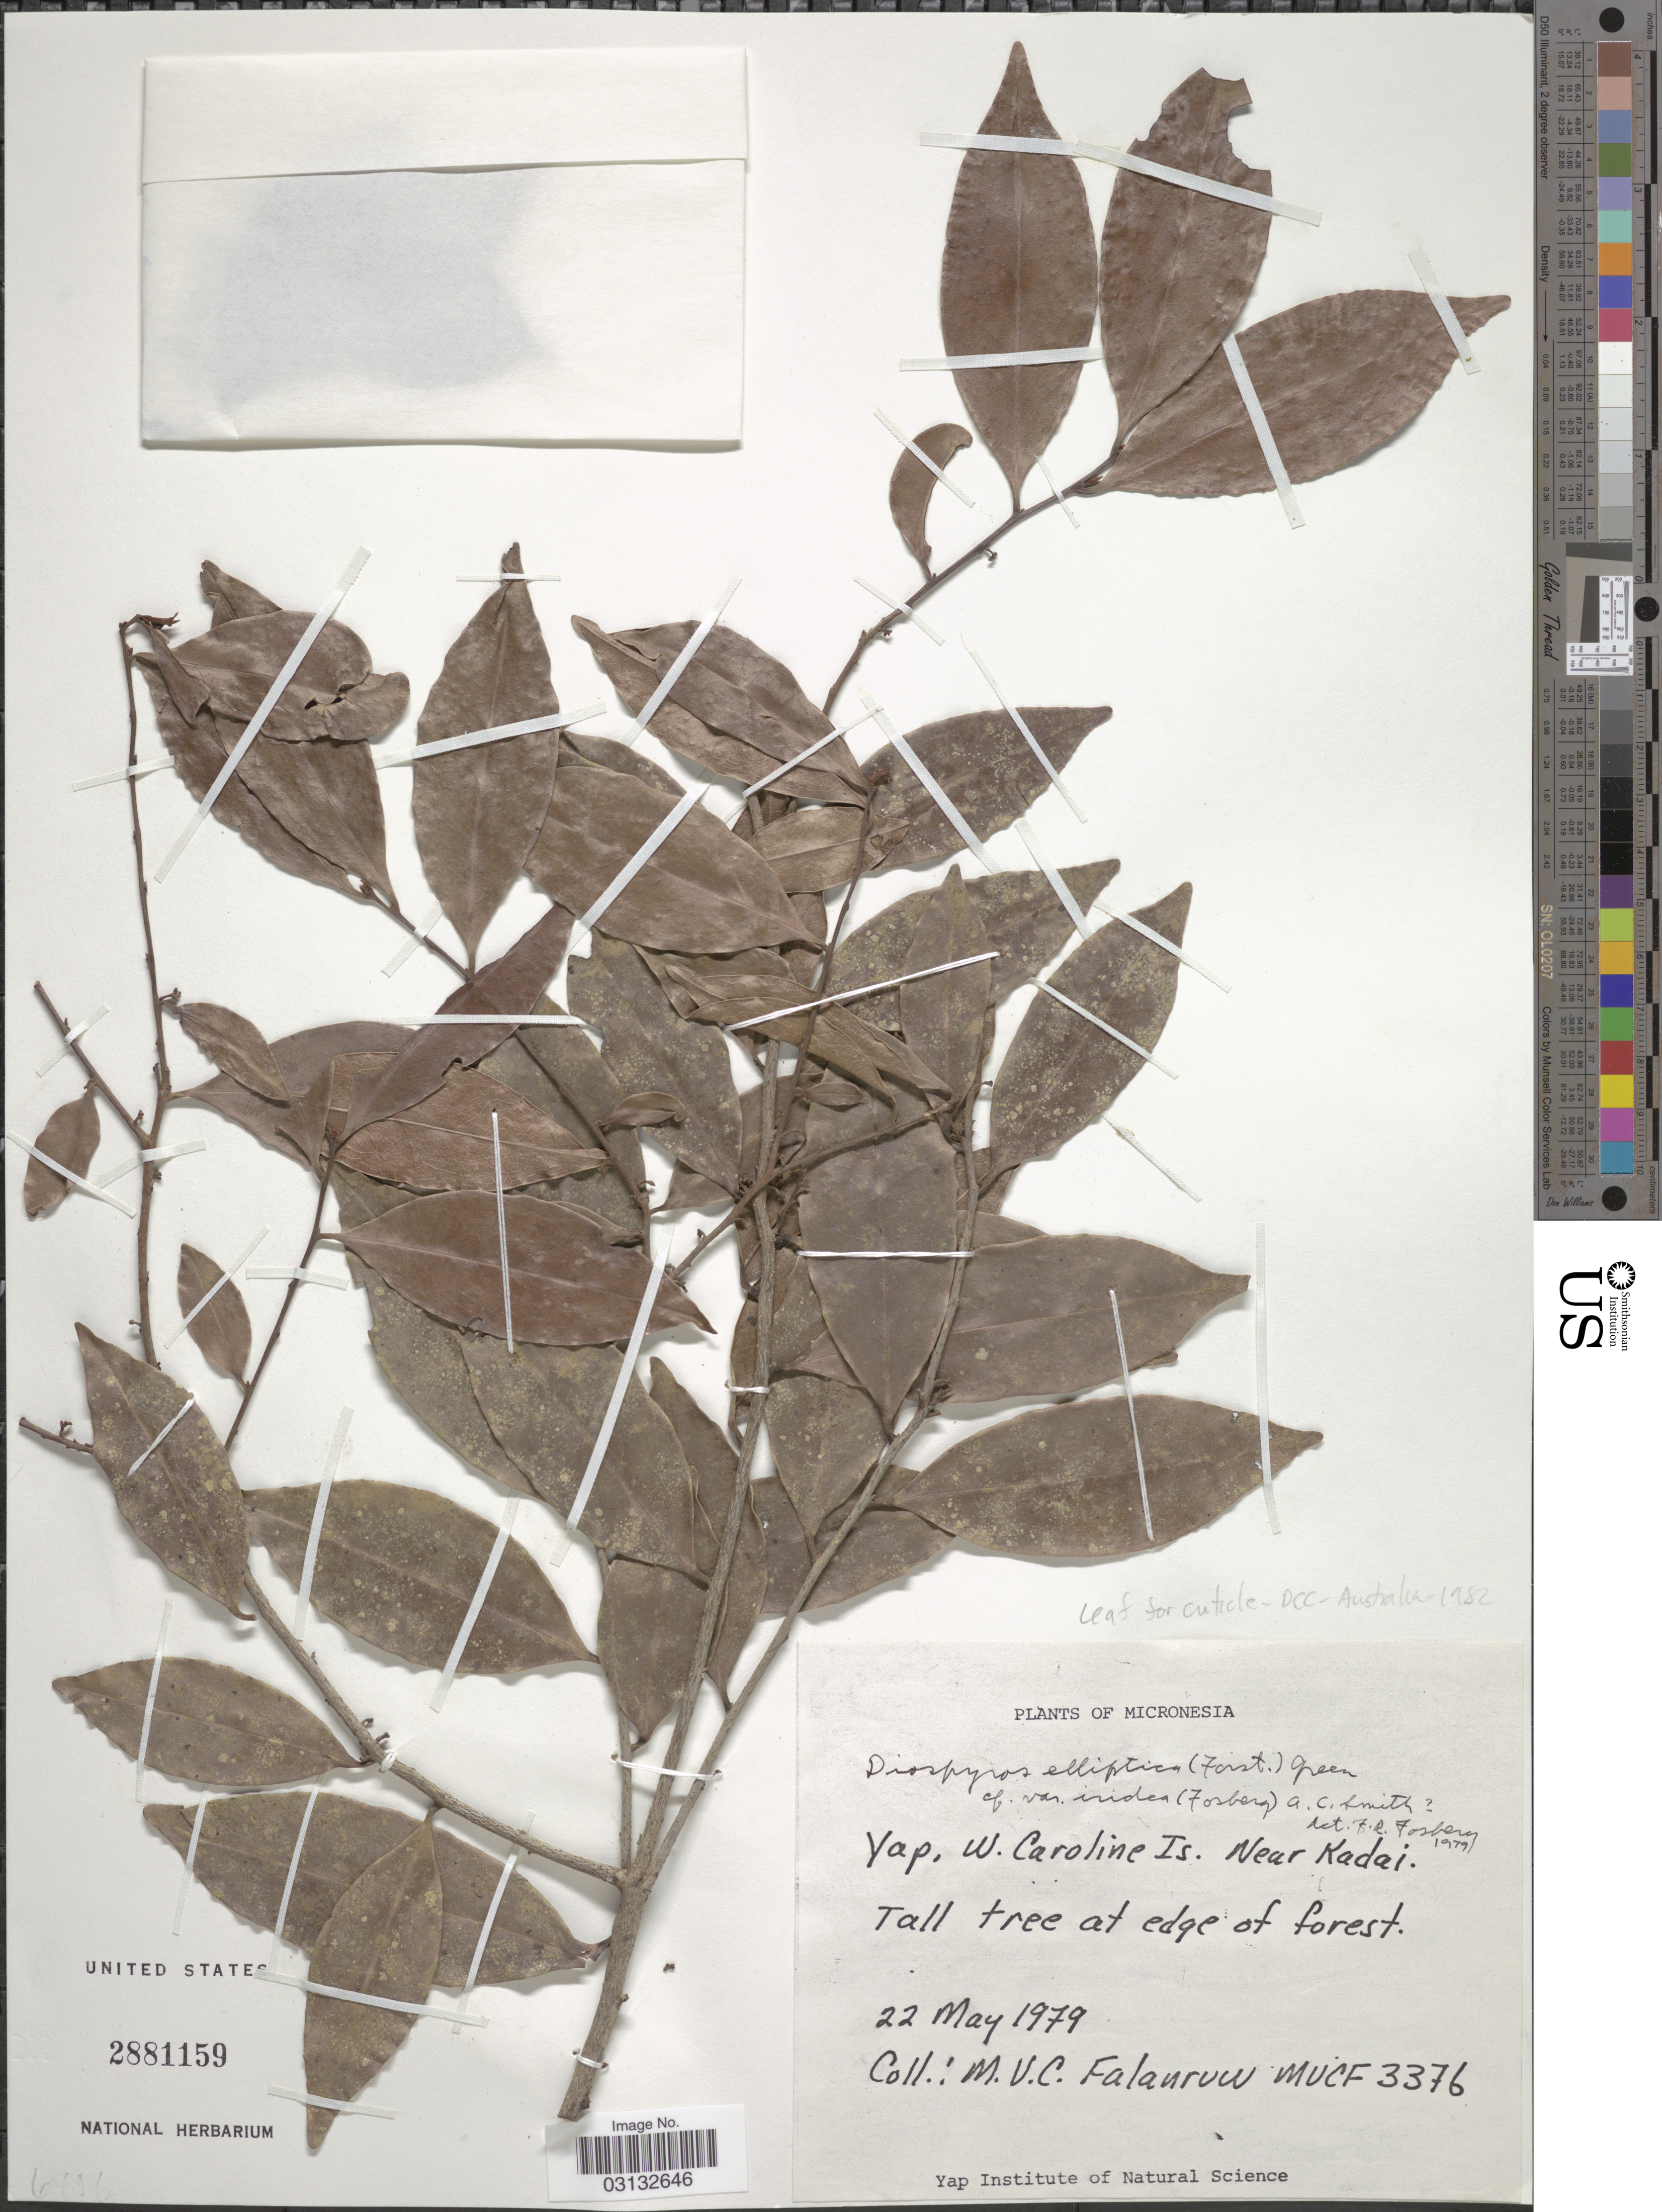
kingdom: Plantae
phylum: Tracheophyta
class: Magnoliopsida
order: Ericales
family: Ebenaceae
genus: Diospyros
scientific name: Diospyros elliptica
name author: P.S. Green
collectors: M. V. Falanruw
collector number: MVCF3376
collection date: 1979-05-22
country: Micronesia, Federated States of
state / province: Yap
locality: Yap, W. Caroline Is. Near Kadai.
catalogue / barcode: US 2881159